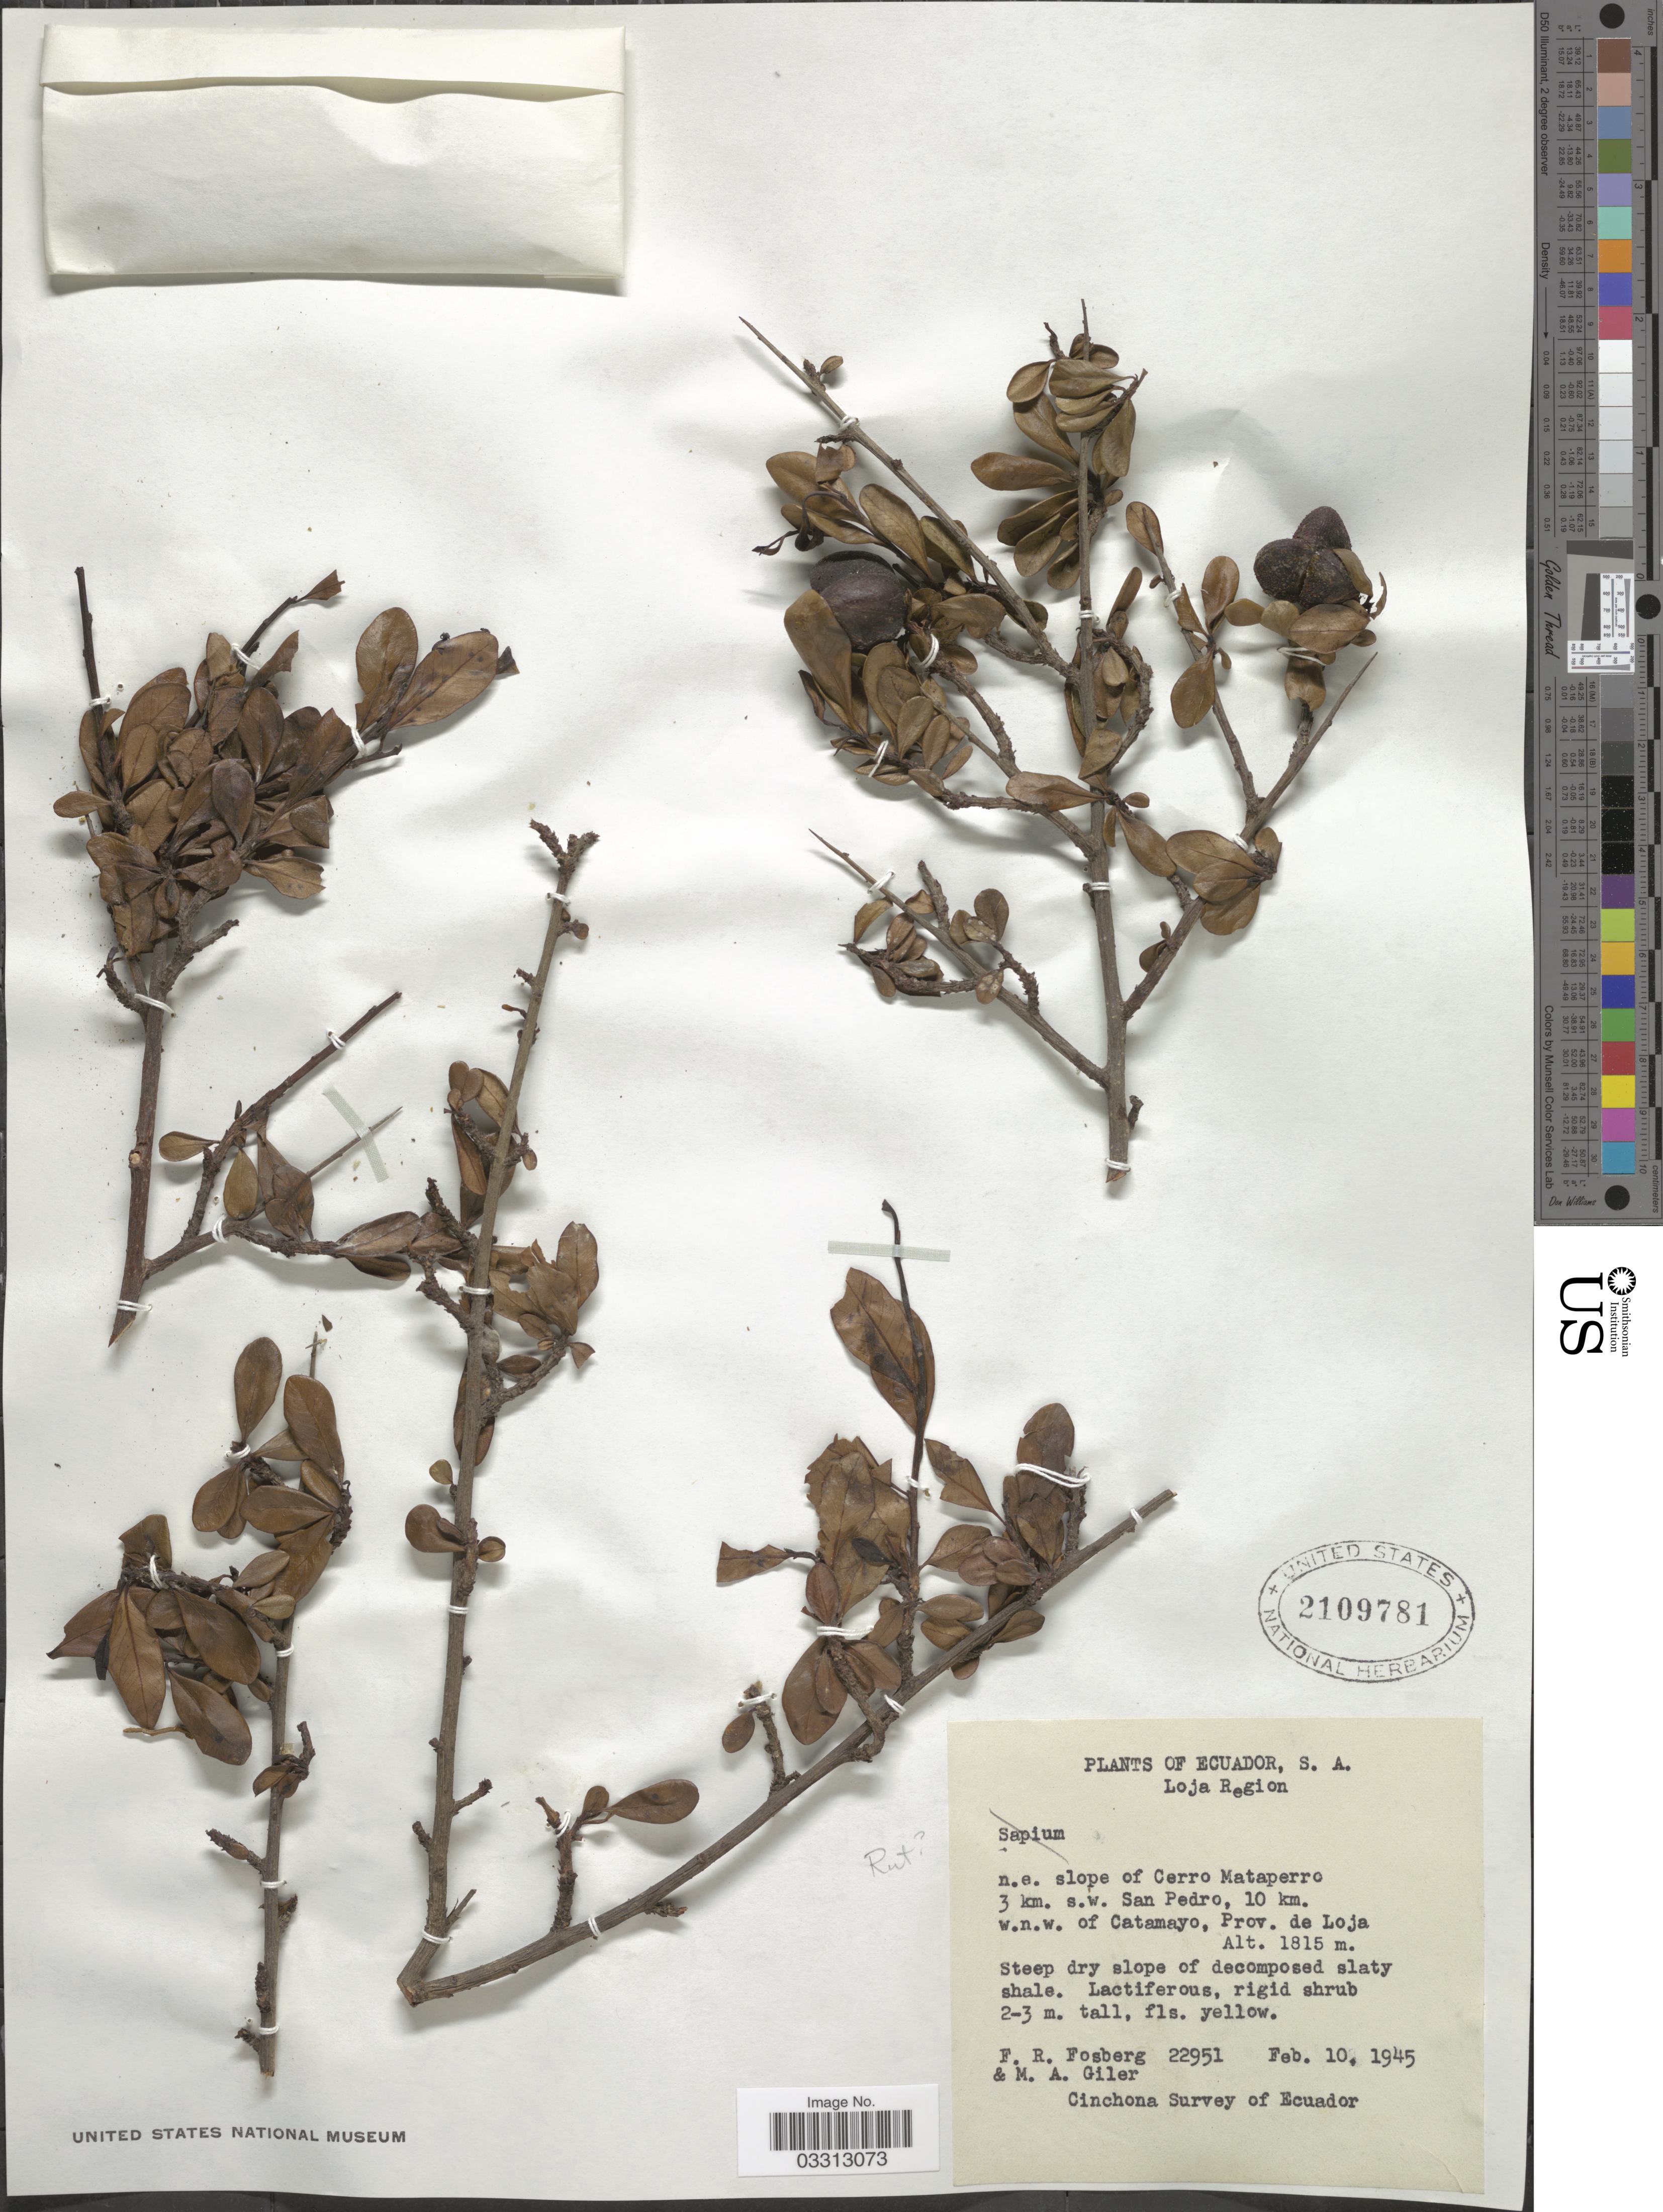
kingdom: Plantae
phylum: Tracheophyta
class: Magnoliopsida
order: Malpighiales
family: Euphorbiaceae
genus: Sebastiania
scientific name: Sebastiania sp.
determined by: Londoño-Echeverri, Y.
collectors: F. R. Fosberg & M. Giler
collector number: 22951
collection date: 1945-02-10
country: Ecuador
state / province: Loja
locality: Loja Region. N.e. slope of Cerro Mataperro 3 km. s.w. San Pedro, 10 km. w.n.w. of Catamayo.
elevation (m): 1815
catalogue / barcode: US 2109781